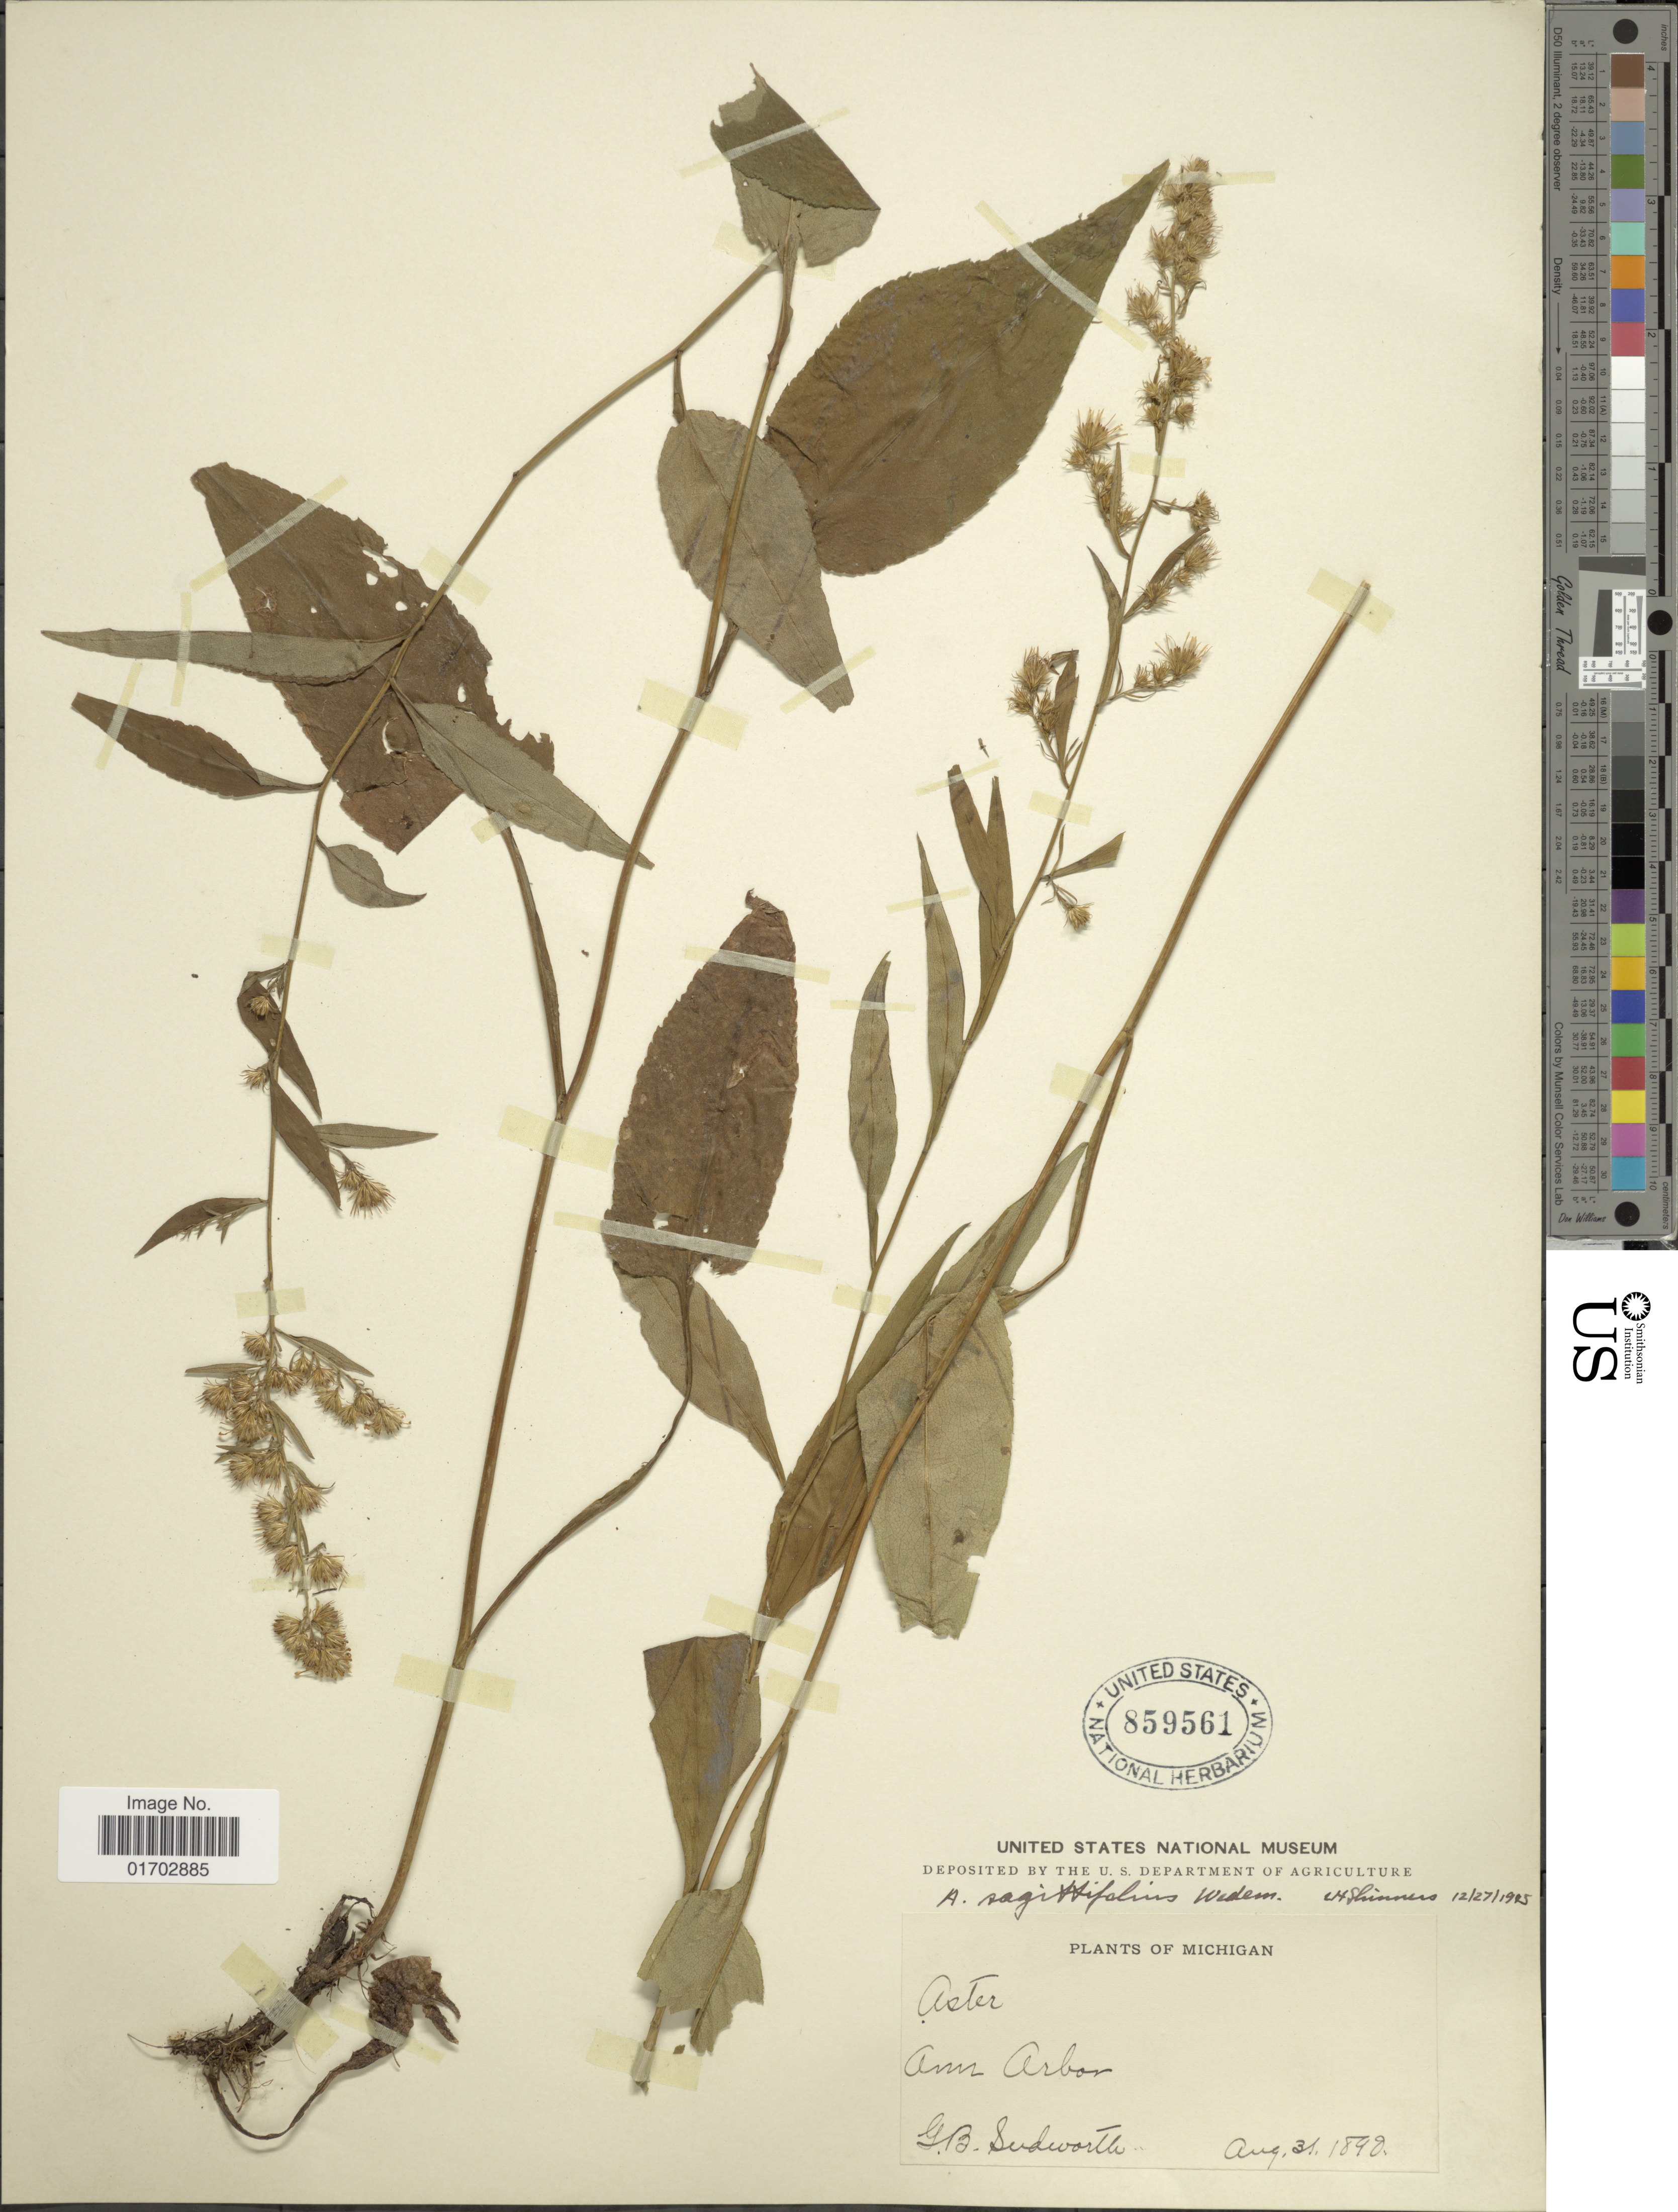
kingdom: Plantae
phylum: Tracheophyta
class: Magnoliopsida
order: Asterales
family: Asteraceae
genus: Symphyotrichum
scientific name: Symphyotrichum sagittifolium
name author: (Wedem. ex Willd.) G.L. Nesom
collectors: G. B. Sudworth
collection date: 1898-08-31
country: United States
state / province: Michigan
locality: Anne Arbor.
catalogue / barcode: US 859561